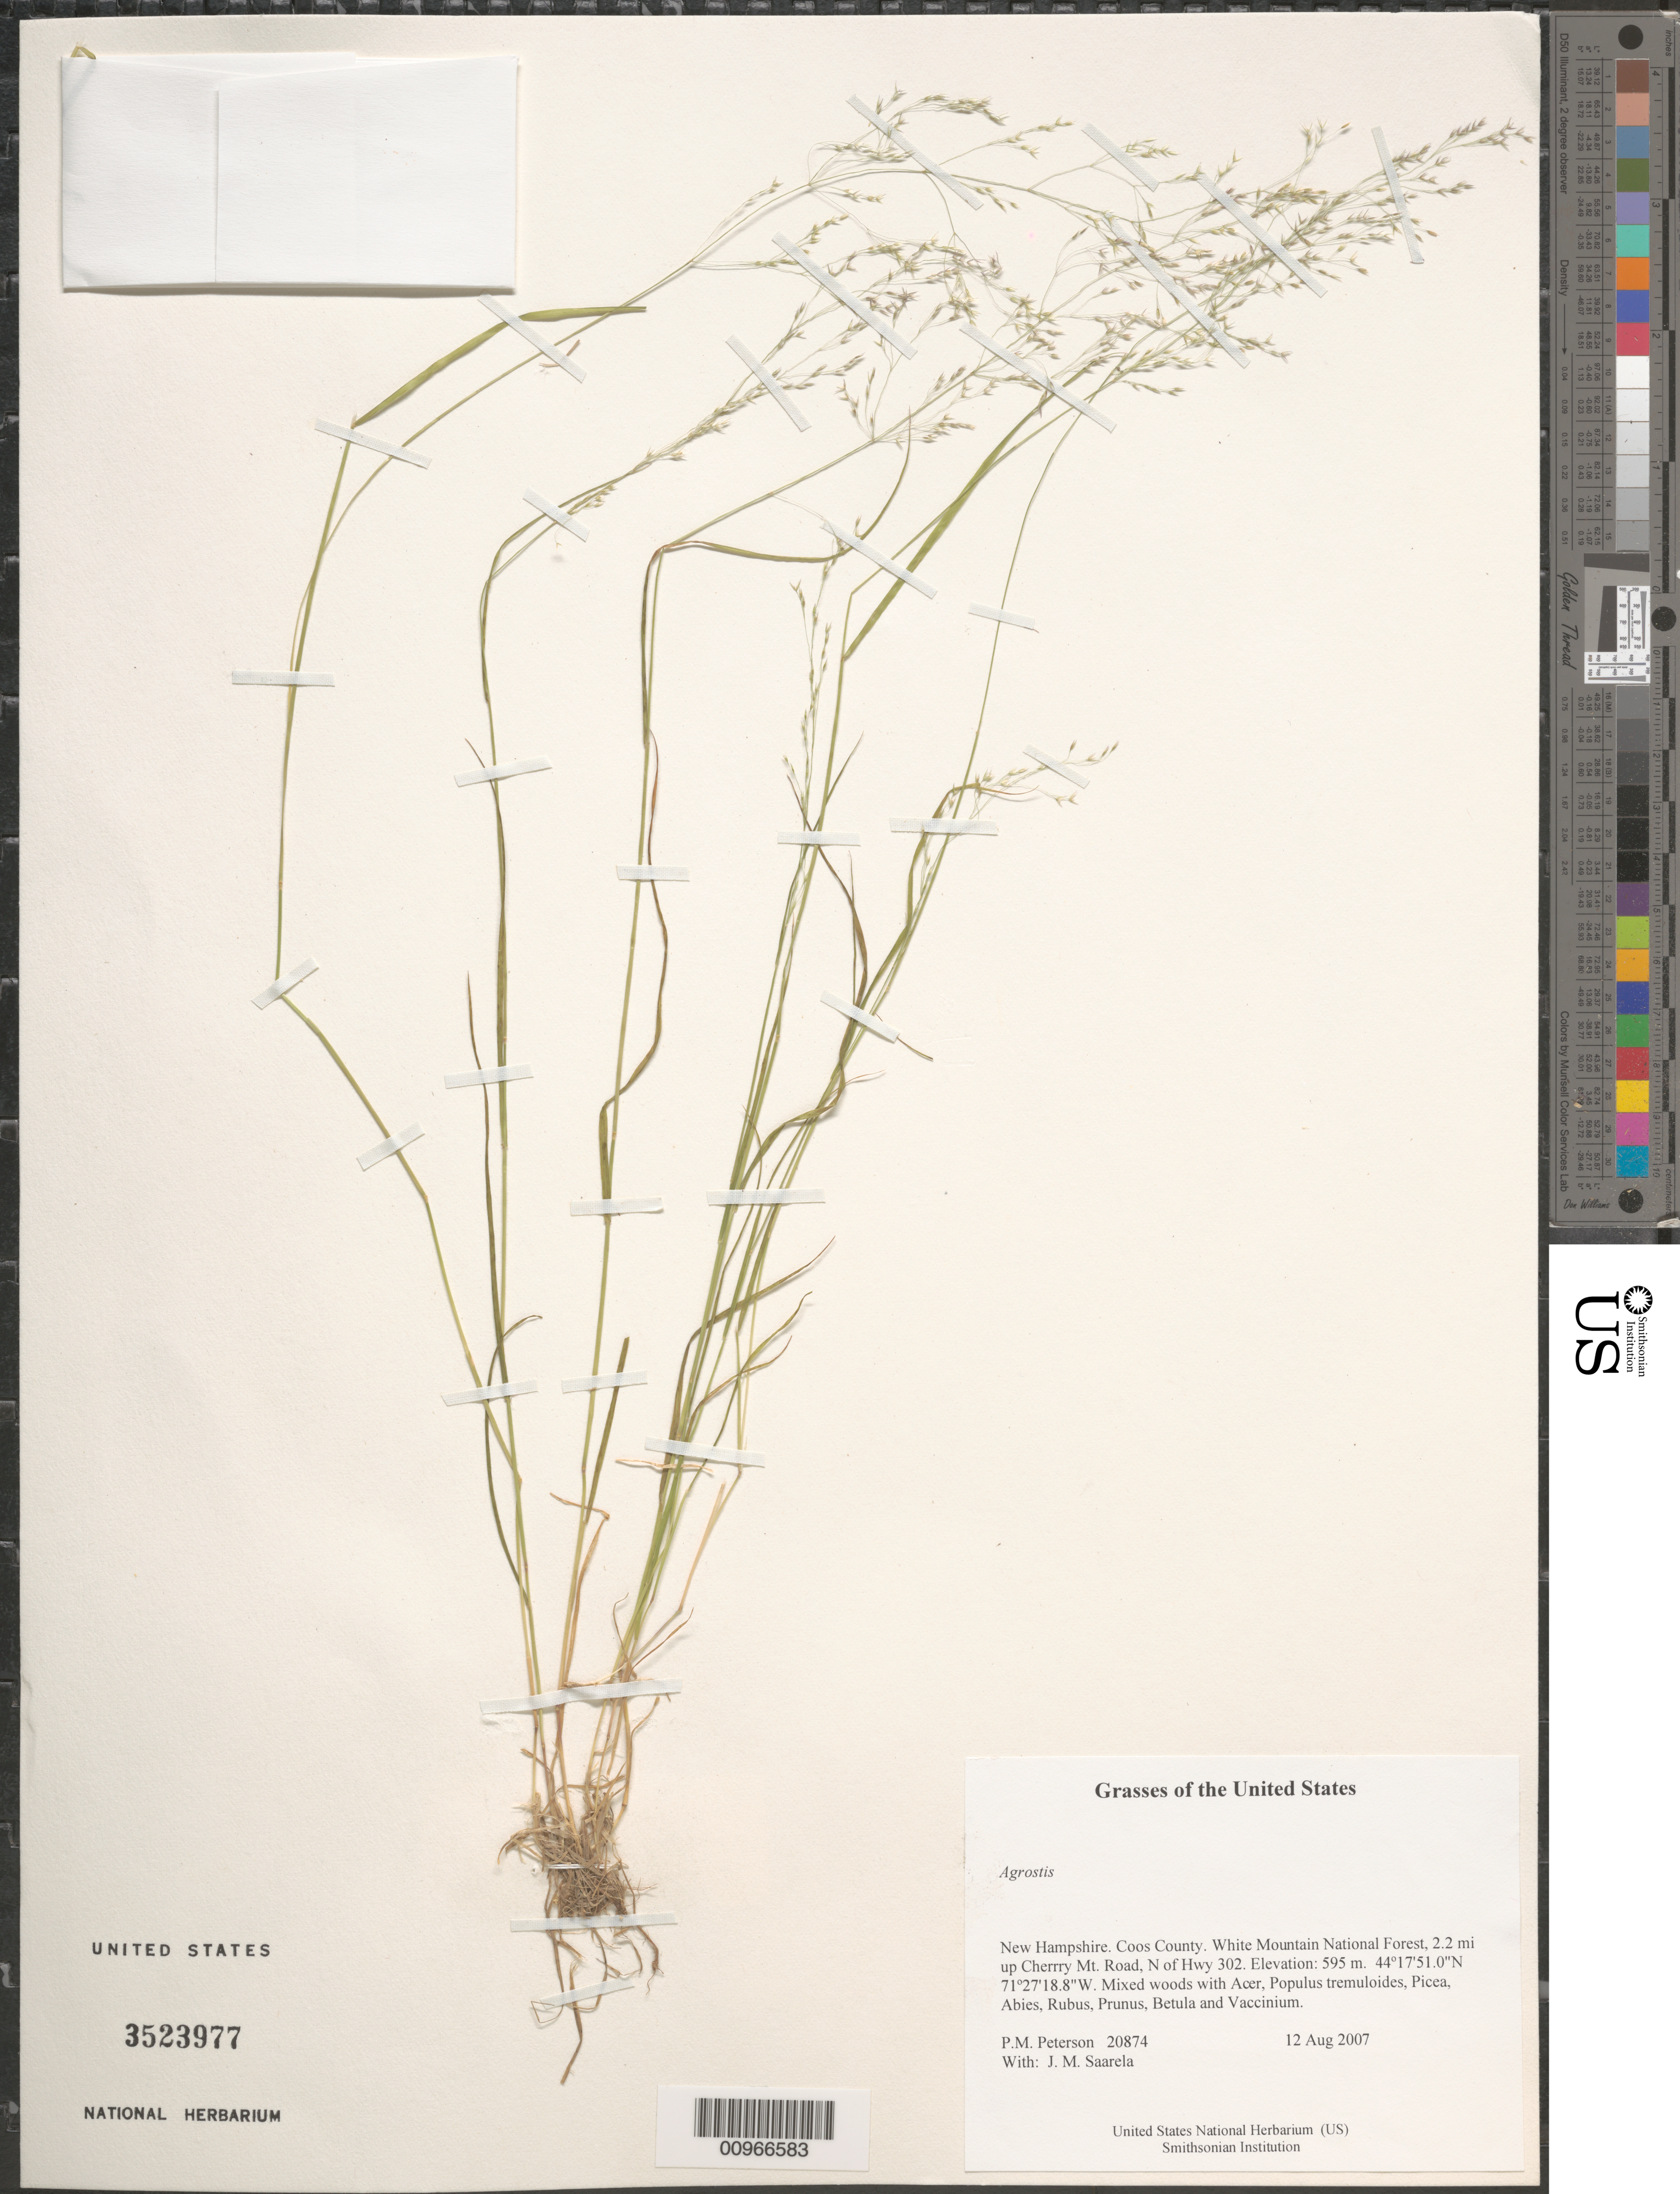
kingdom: Plantae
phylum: Tracheophyta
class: Liliopsida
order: Poales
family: Poaceae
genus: Agrostis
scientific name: Agrostis scabra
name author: Willd.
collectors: P. M. Peterson & J. Saarela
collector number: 20874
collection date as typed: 12 Aug 2007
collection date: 2007-08-12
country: United States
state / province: New Hampshire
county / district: Coos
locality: White Mountain National Forest, 2.2 mi up Cherrry Mt. Road, N of Hwy 302.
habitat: Mixed woods with Acer, Populus tremuloides, Picea, Abies, Rubus, Prunus, Betula and Vaccinium.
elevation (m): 595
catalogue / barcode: US 3523977